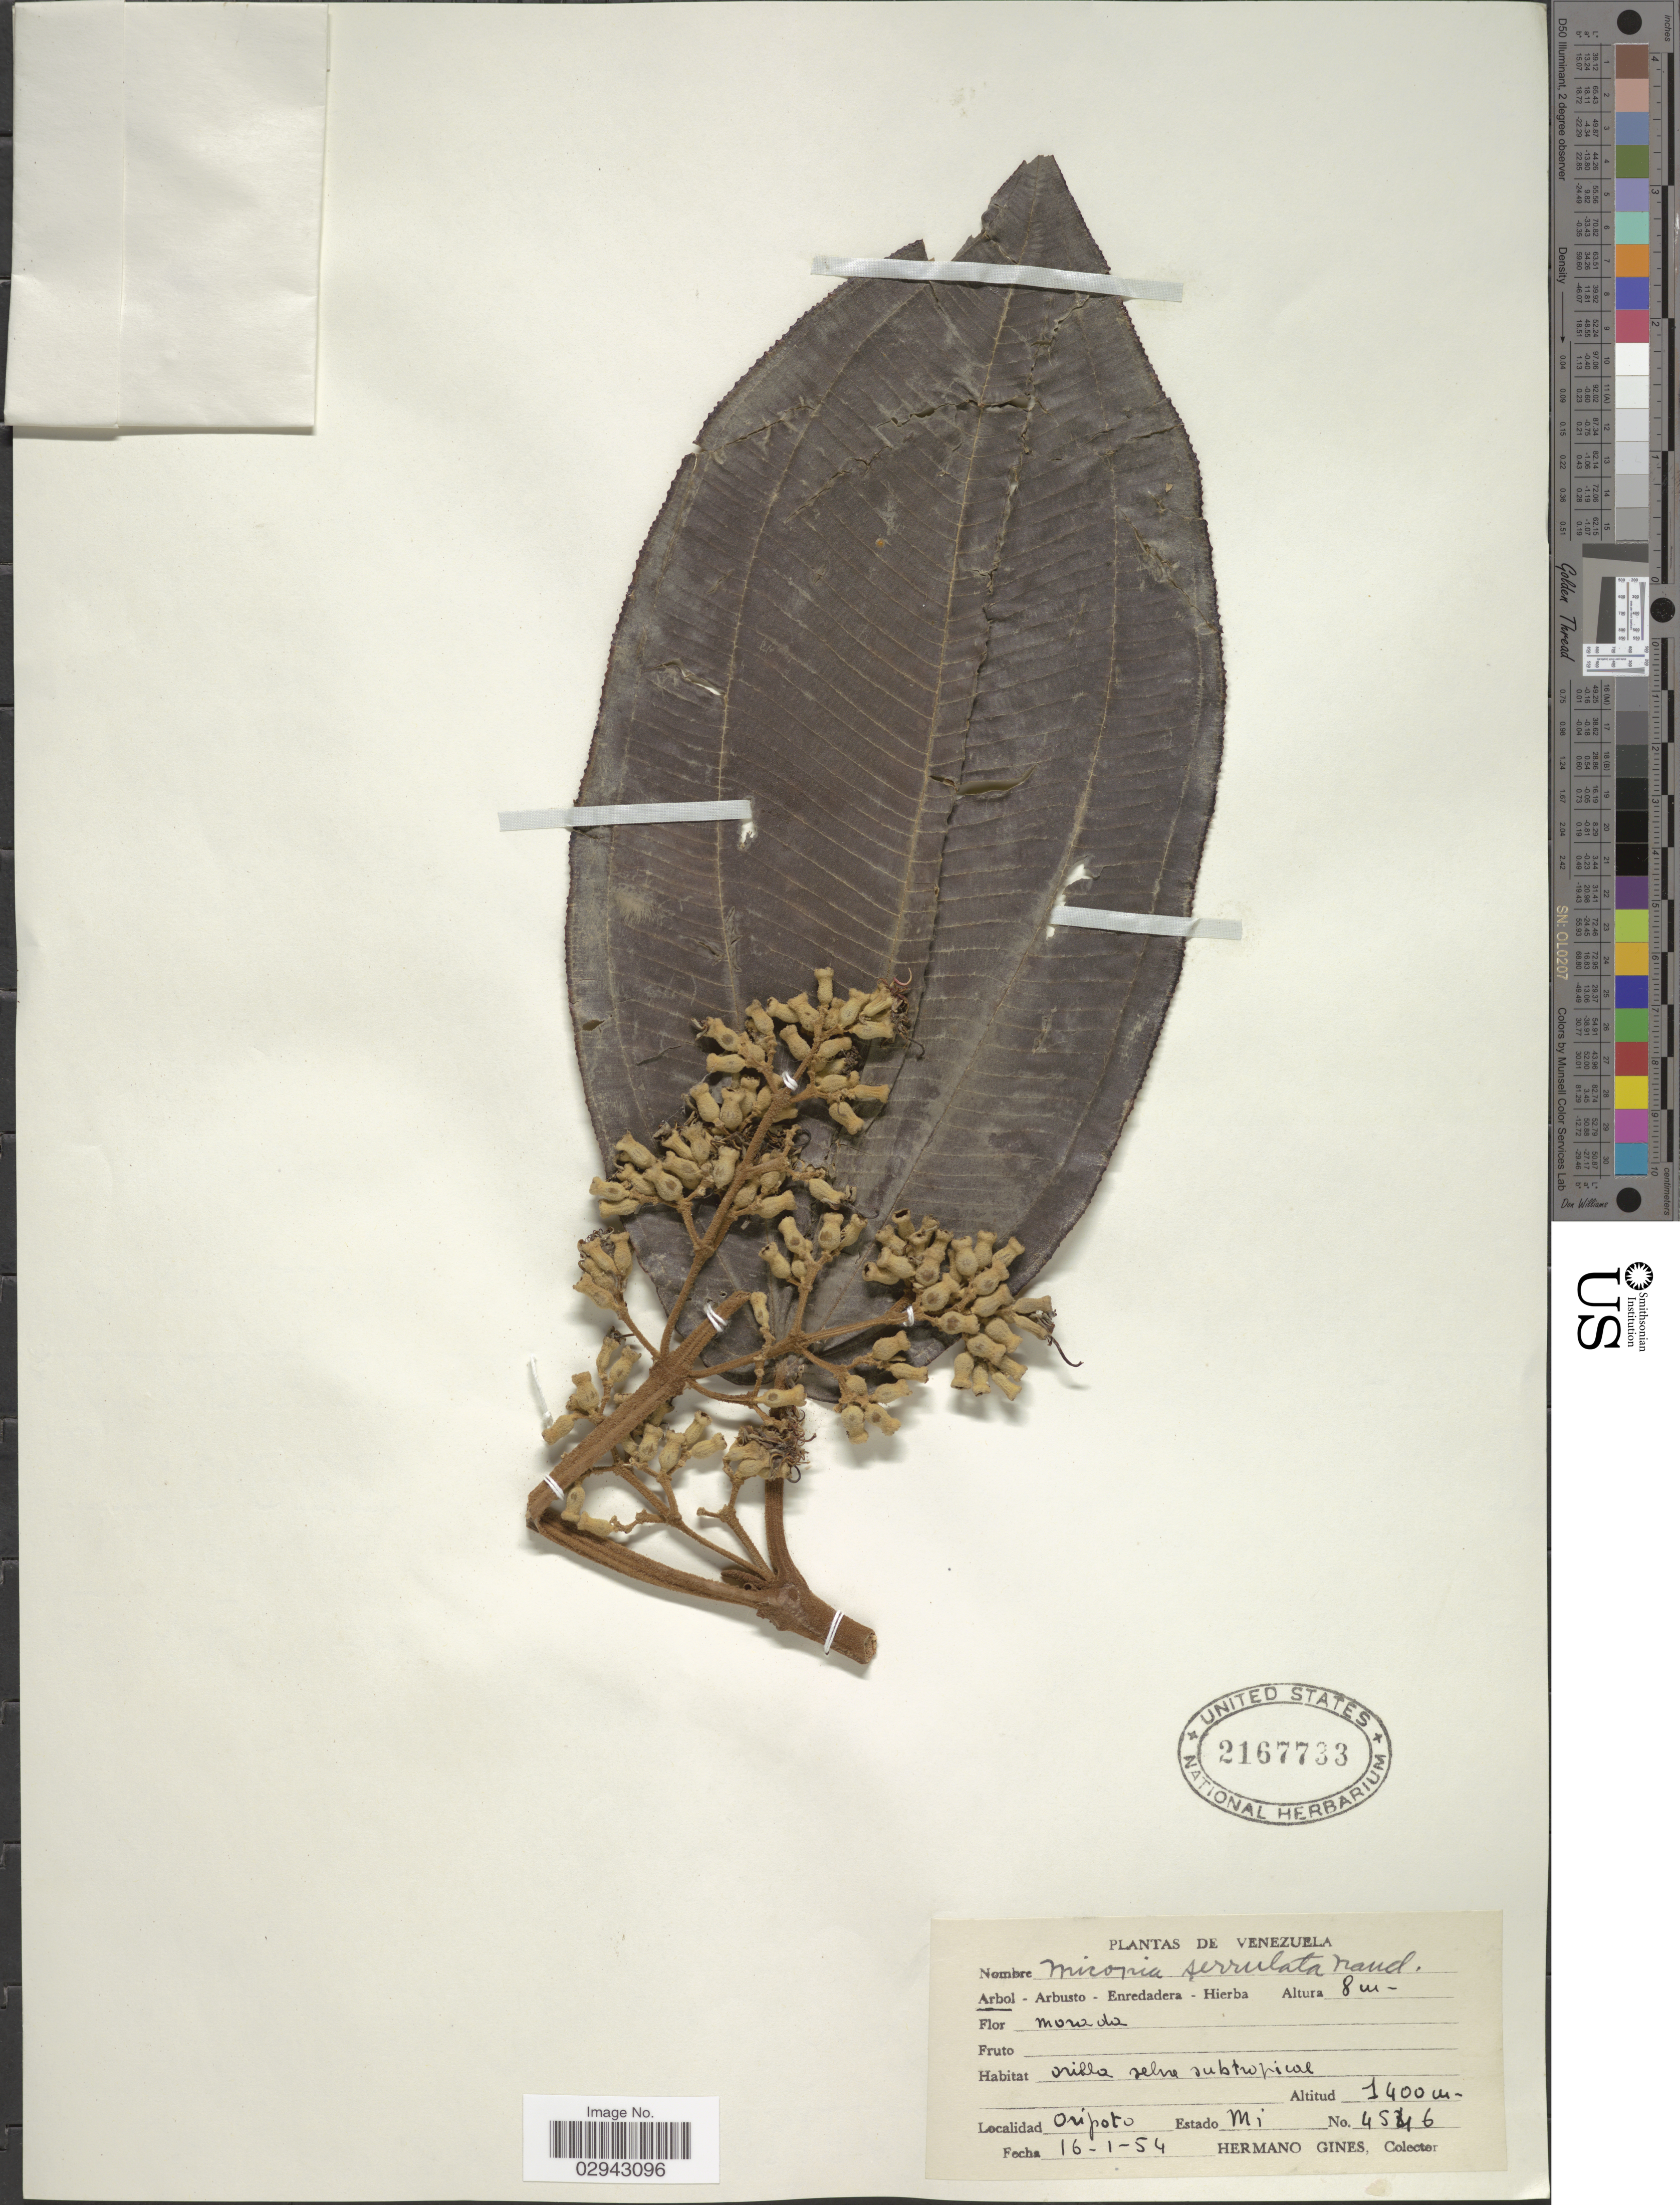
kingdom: Plantae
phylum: Tracheophyta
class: Magnoliopsida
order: Myrtales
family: Melastomataceae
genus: Miconia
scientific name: Miconia serrulata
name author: (DC.) Naudin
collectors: Bro. Gines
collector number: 4546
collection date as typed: Transcribed d/m/y: 16/1/54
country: Venezuela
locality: Oripoto. Estado Mi.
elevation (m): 1400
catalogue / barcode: US 2167733